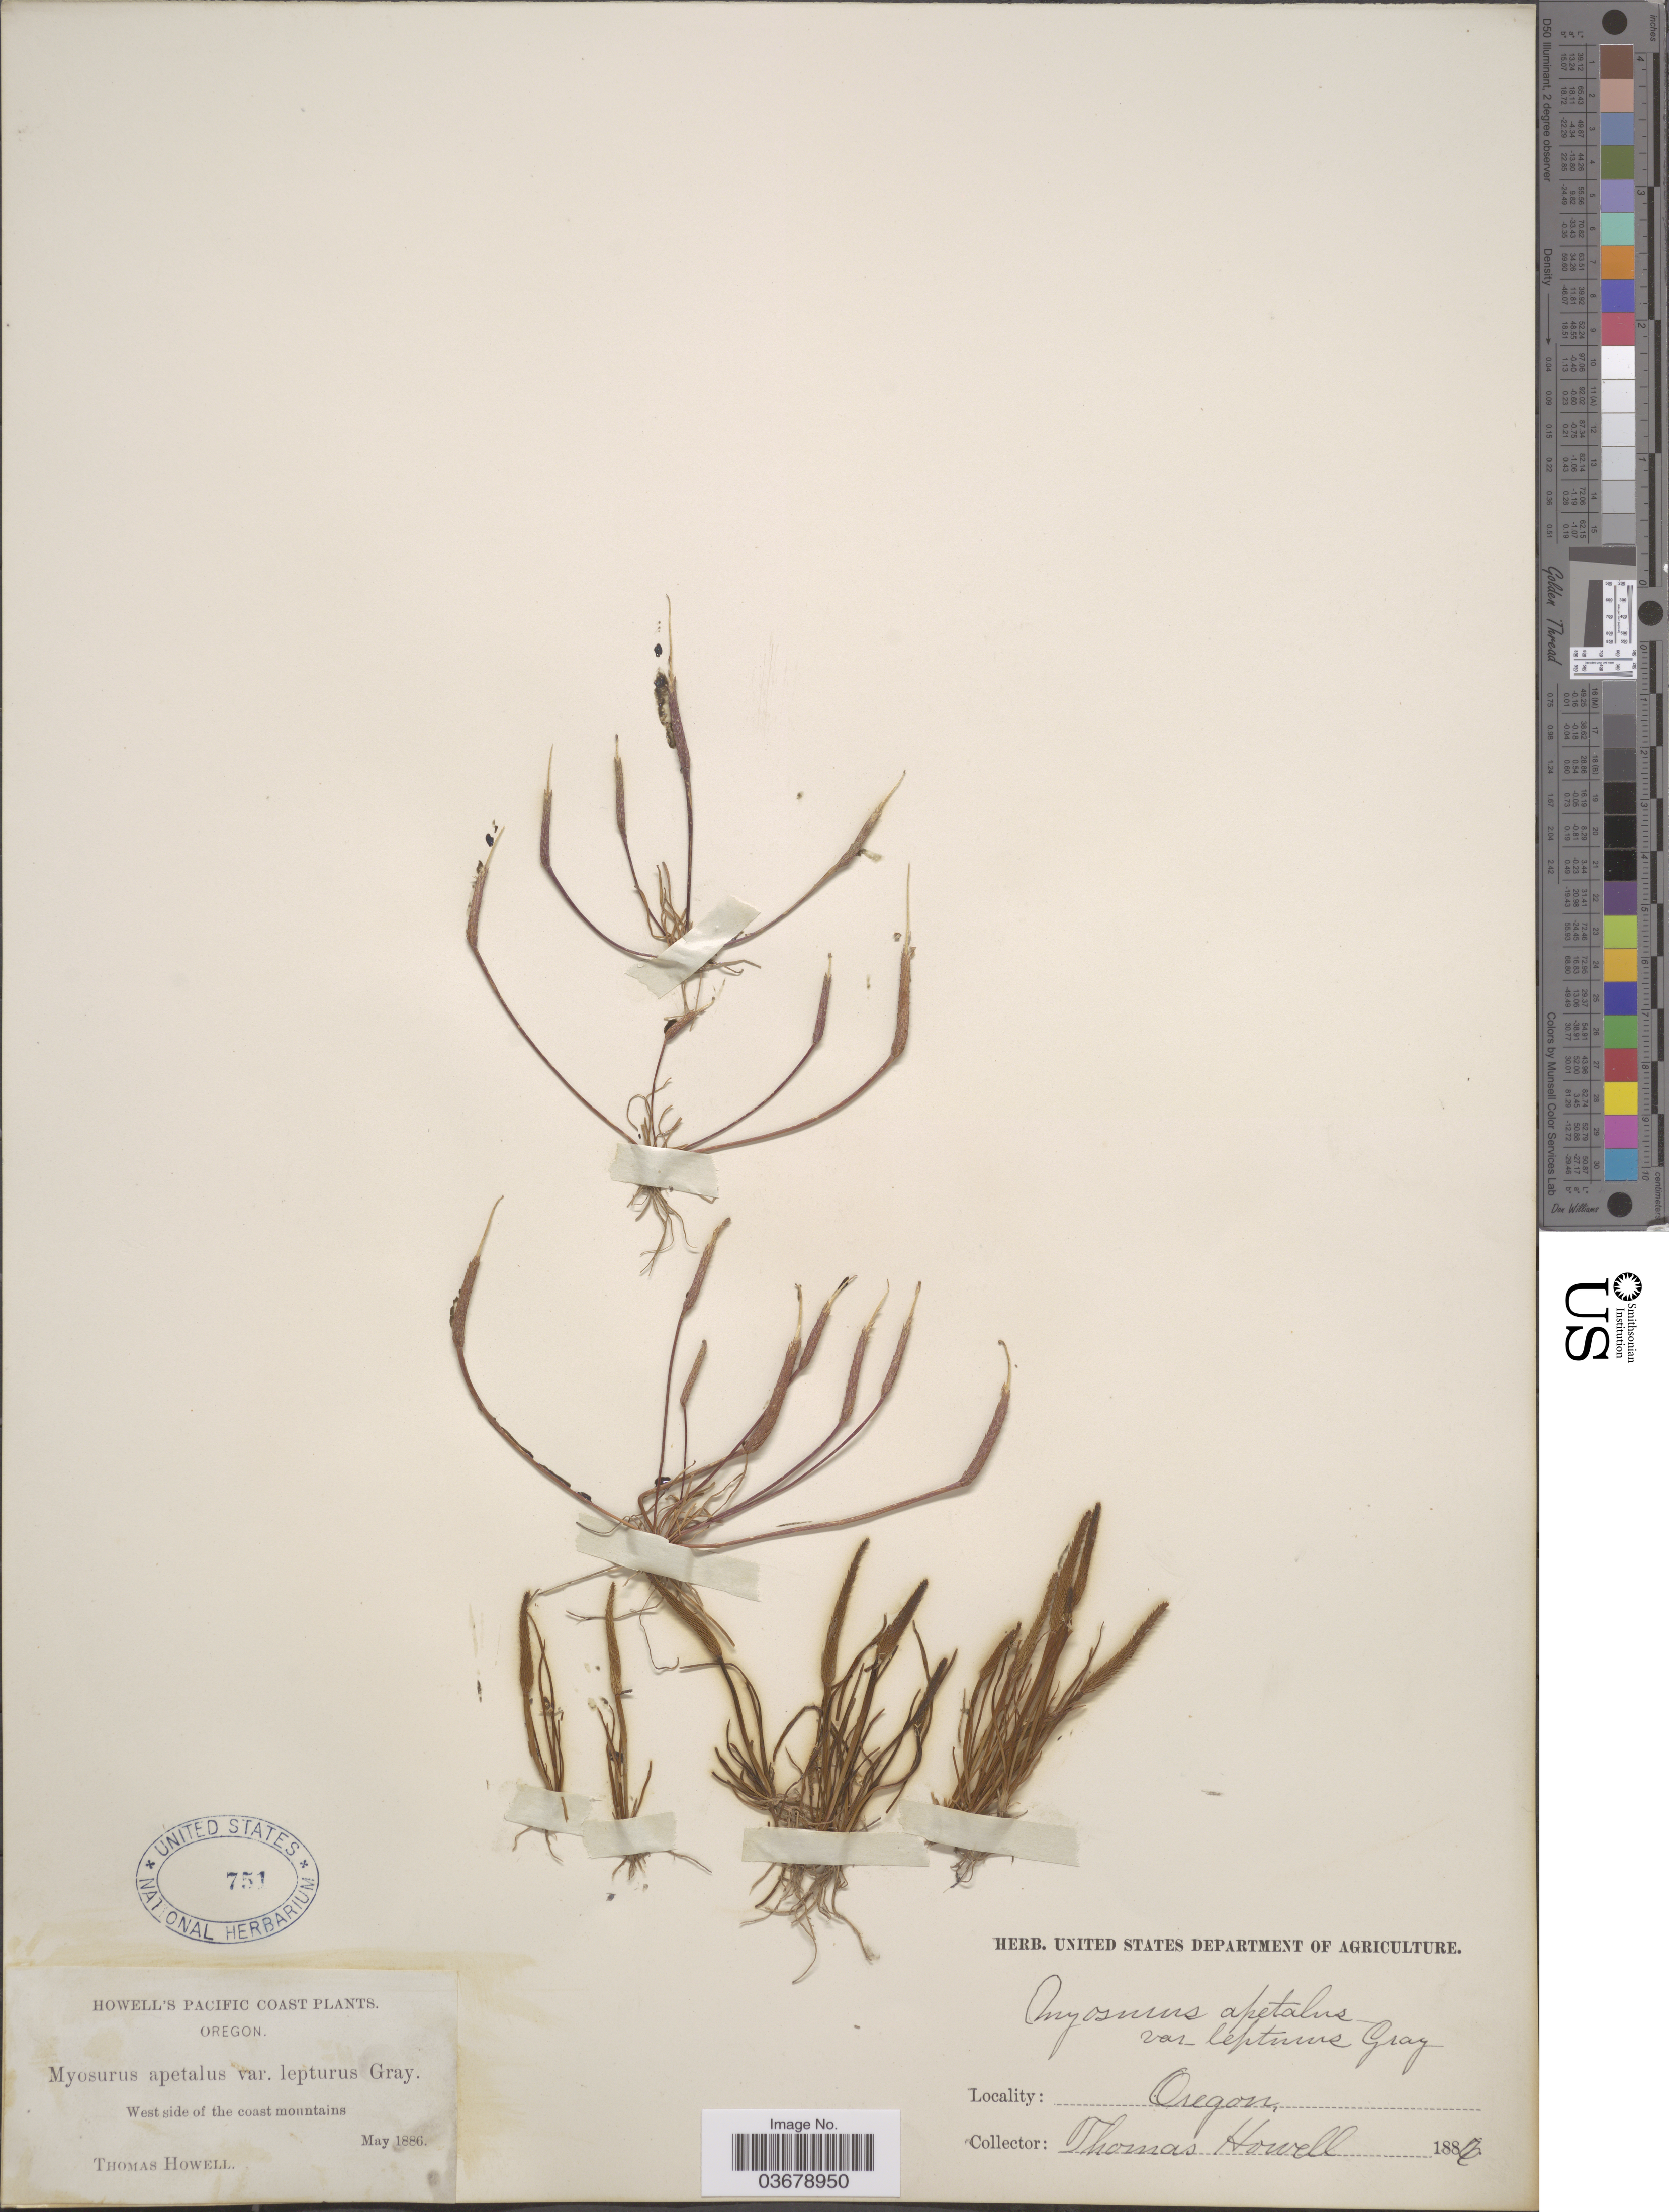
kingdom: Plantae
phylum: Tracheophyta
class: Magnoliopsida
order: Ranunculales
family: Ranunculaceae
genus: Myosurus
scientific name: Myosurus lepturus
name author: (A. Gray) Howell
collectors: T. Howell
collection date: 1886-05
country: United States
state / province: Oregon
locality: West side of the coast mountains, Pacific Coast.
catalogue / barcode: US 751